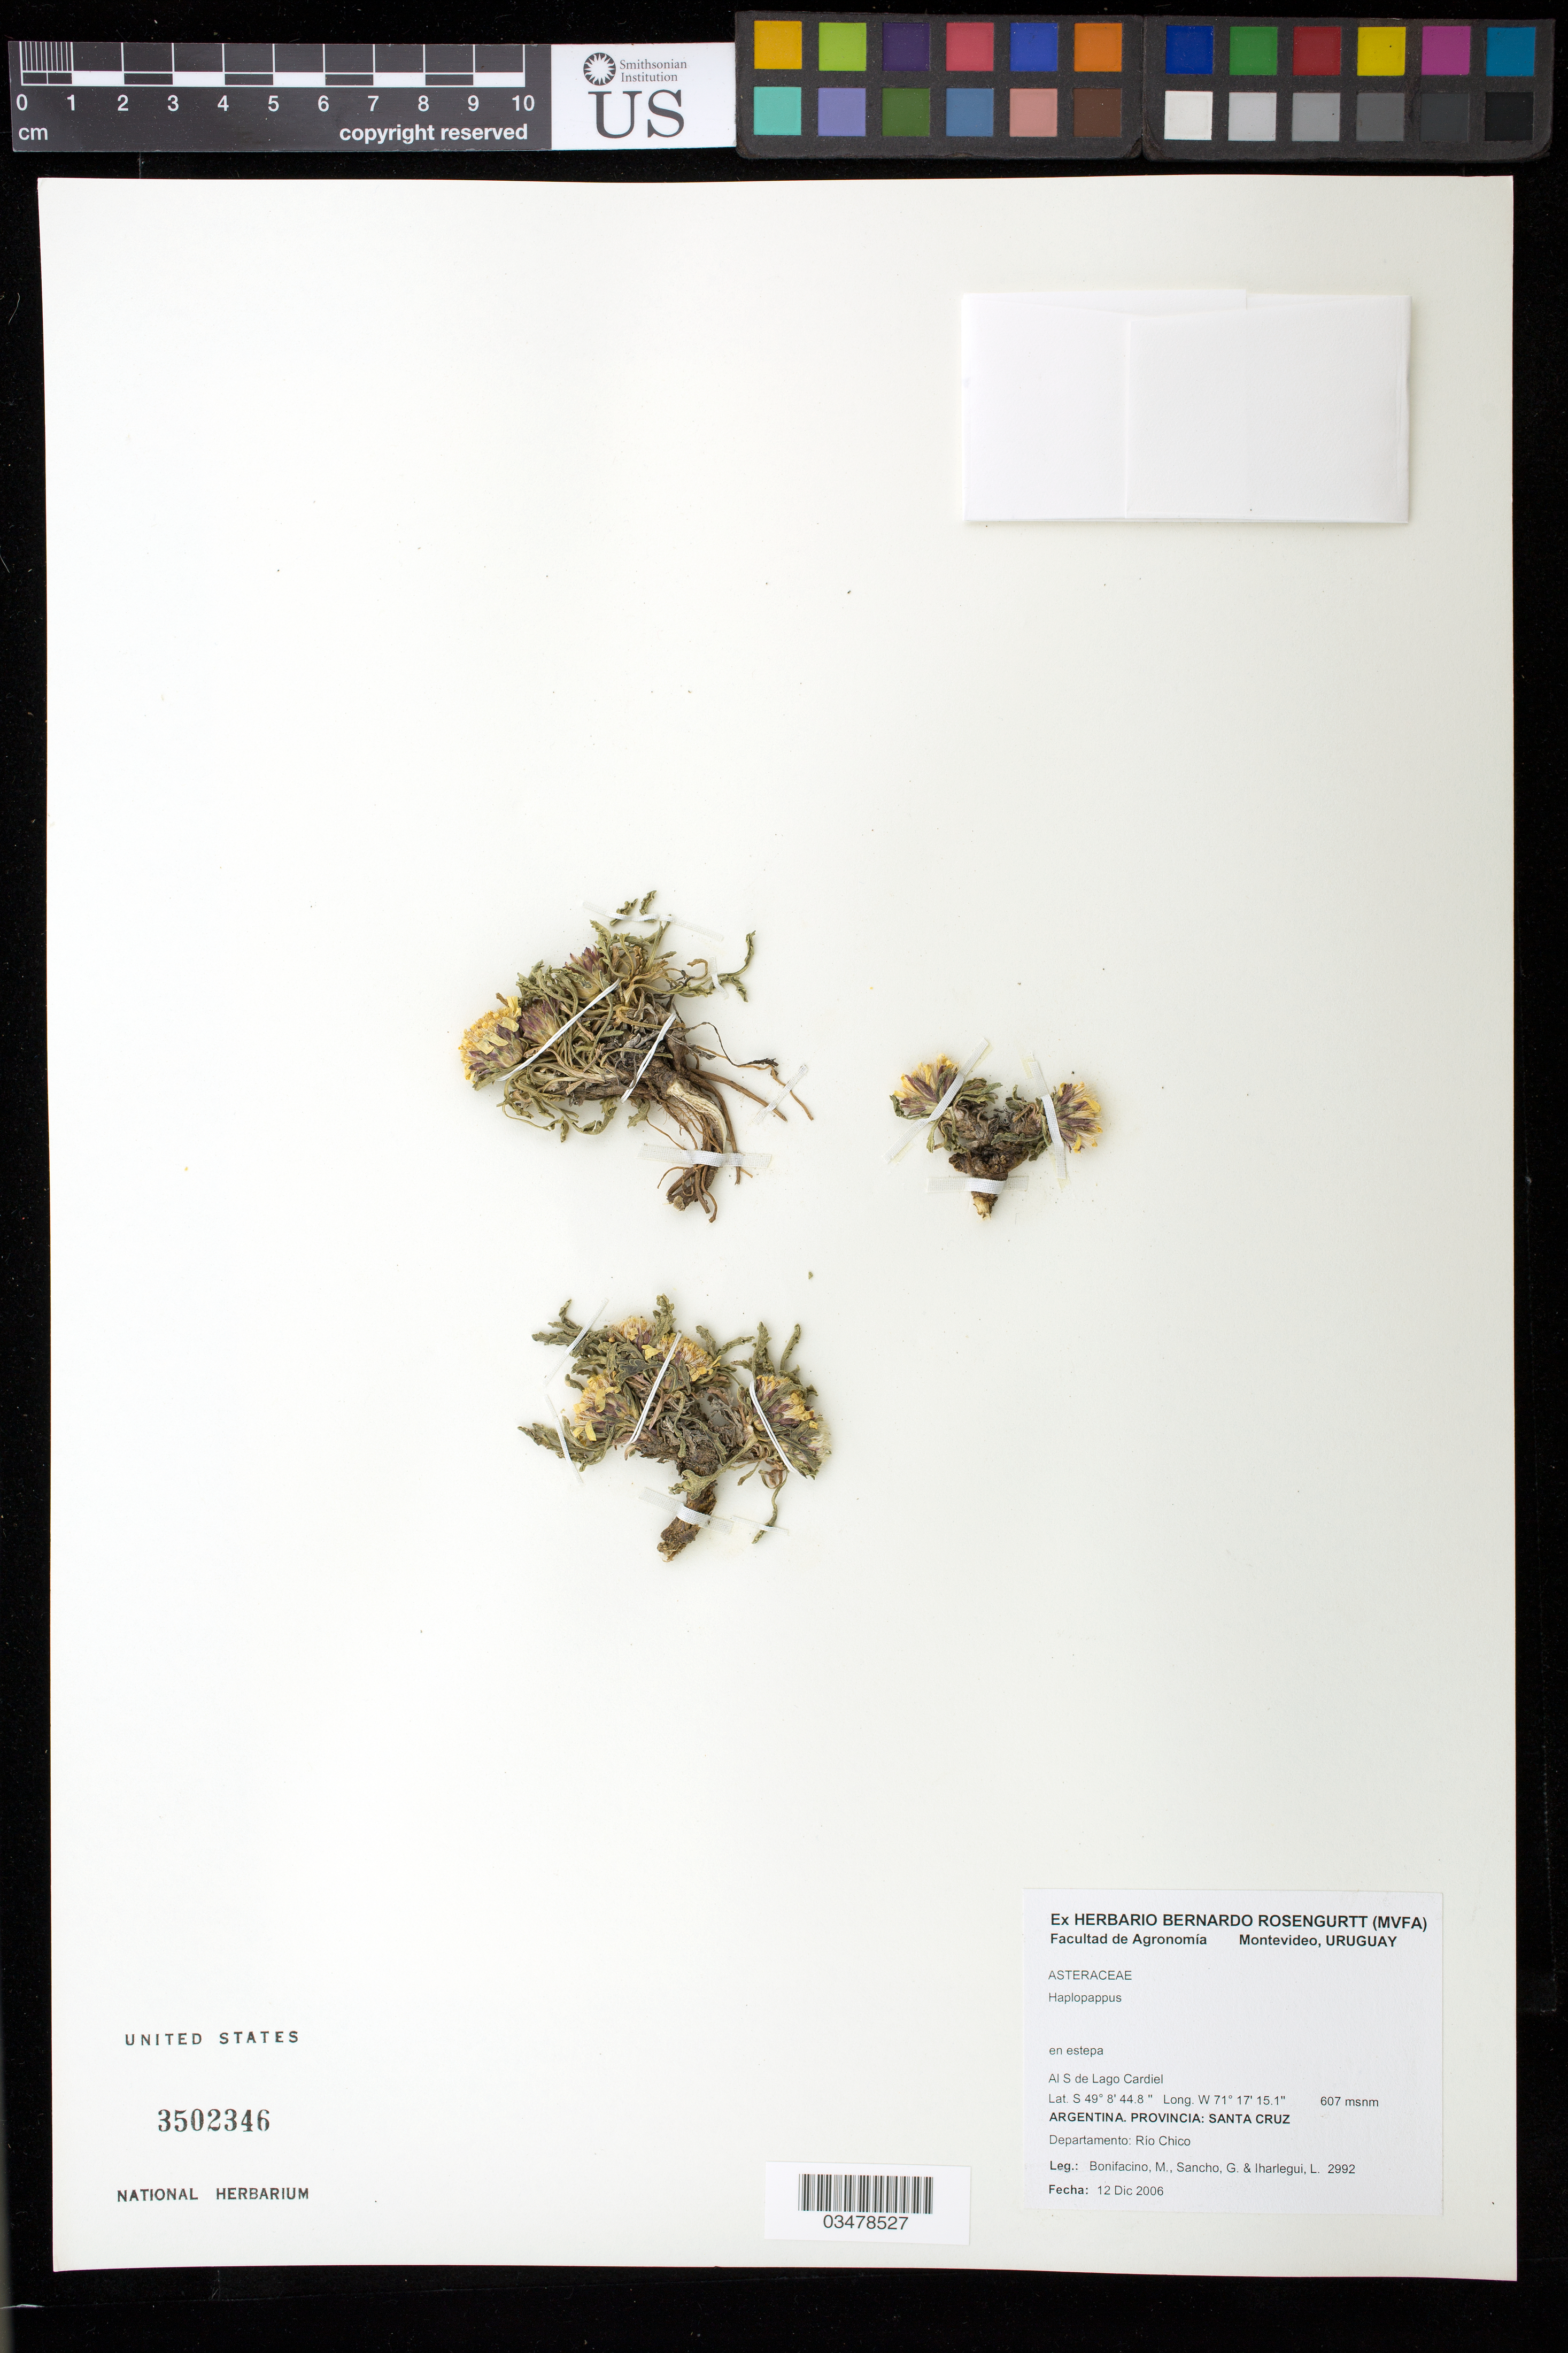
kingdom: Plantae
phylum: Tracheophyta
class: Magnoliopsida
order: Asterales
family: Asteraceae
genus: Haplopappus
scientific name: Haplopappus sp.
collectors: M. Bonifacino, G. Sancho & L. Iharlegui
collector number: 2992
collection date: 2006-12-12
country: Argentina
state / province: Santa Cruz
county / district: Rio Chico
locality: Al S de Lago Cardiel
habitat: En estepa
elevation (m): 607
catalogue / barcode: US 3502346